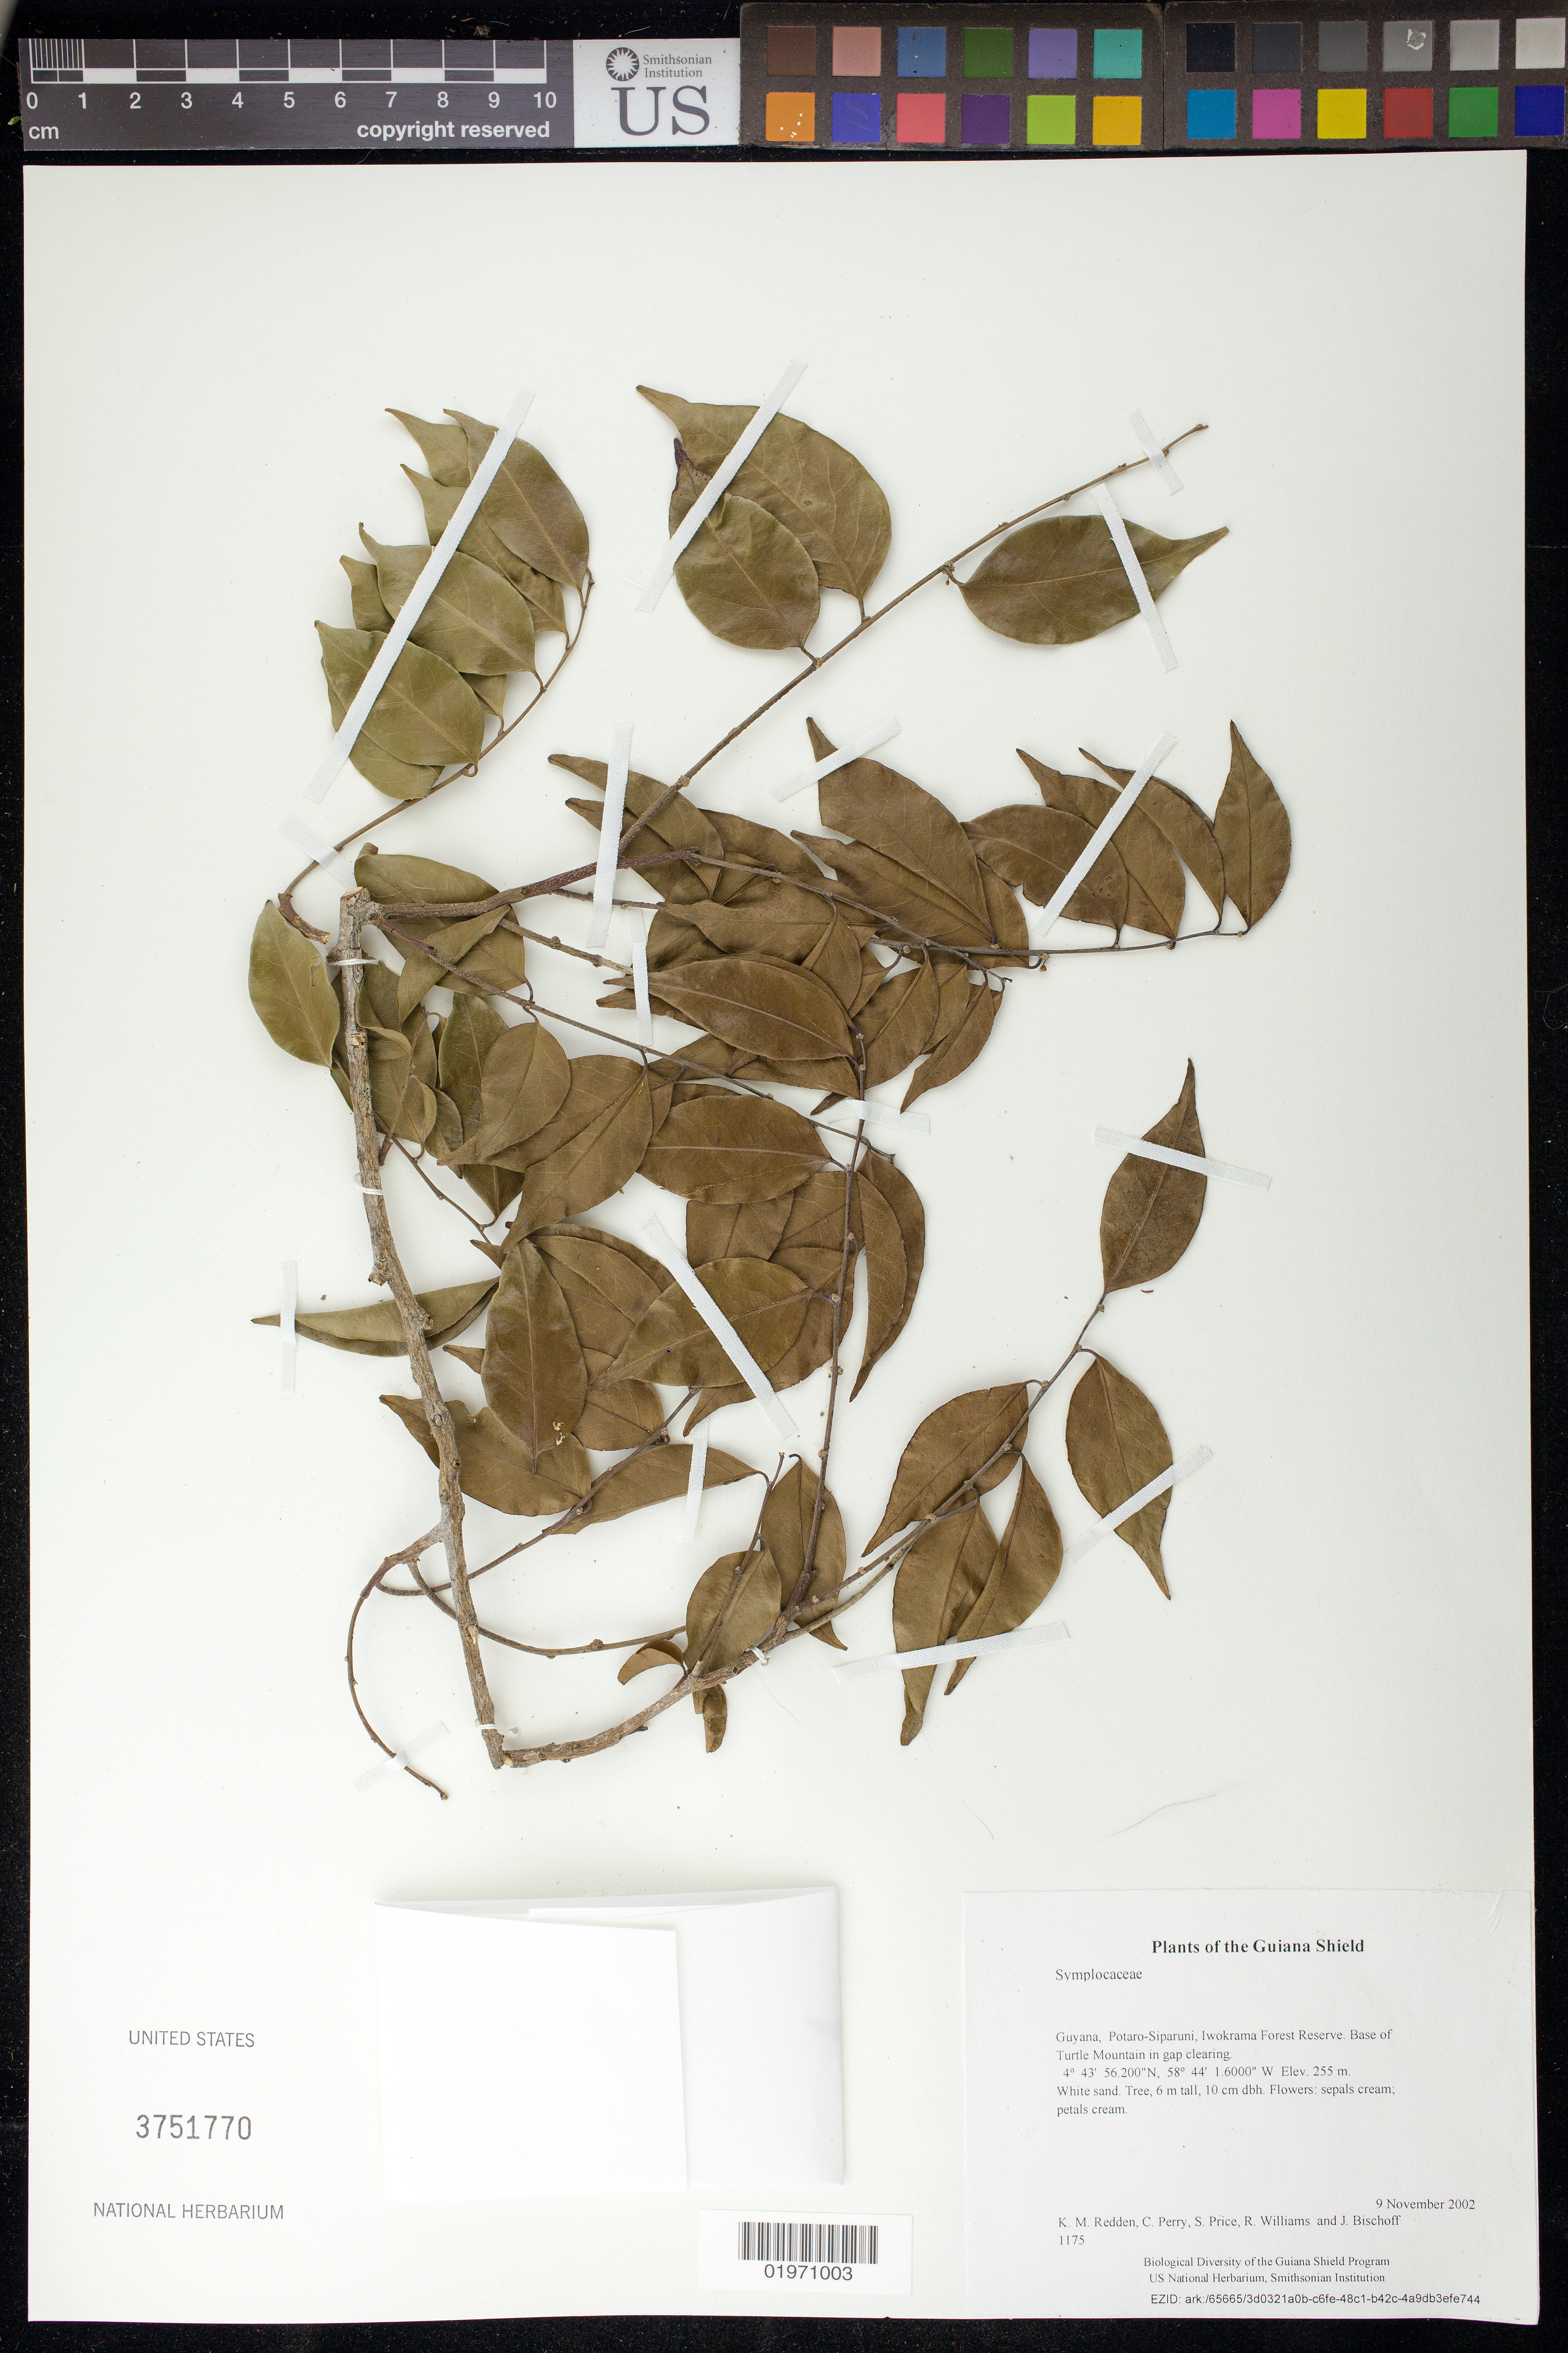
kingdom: Plantae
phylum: Tracheophyta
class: Magnoliopsida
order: Ericales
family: Symplocaceae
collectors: K. M. Redden, C. Perry, S. Price, R. Williams & J. Bischoff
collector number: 1175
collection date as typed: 9 November 2002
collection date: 2002-11-09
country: Guyana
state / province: Potaro-Siparuni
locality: Iwokrama Forest Reserve. Base of Turtle Mountain in gap clearing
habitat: White sand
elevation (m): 255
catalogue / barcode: US 3751770